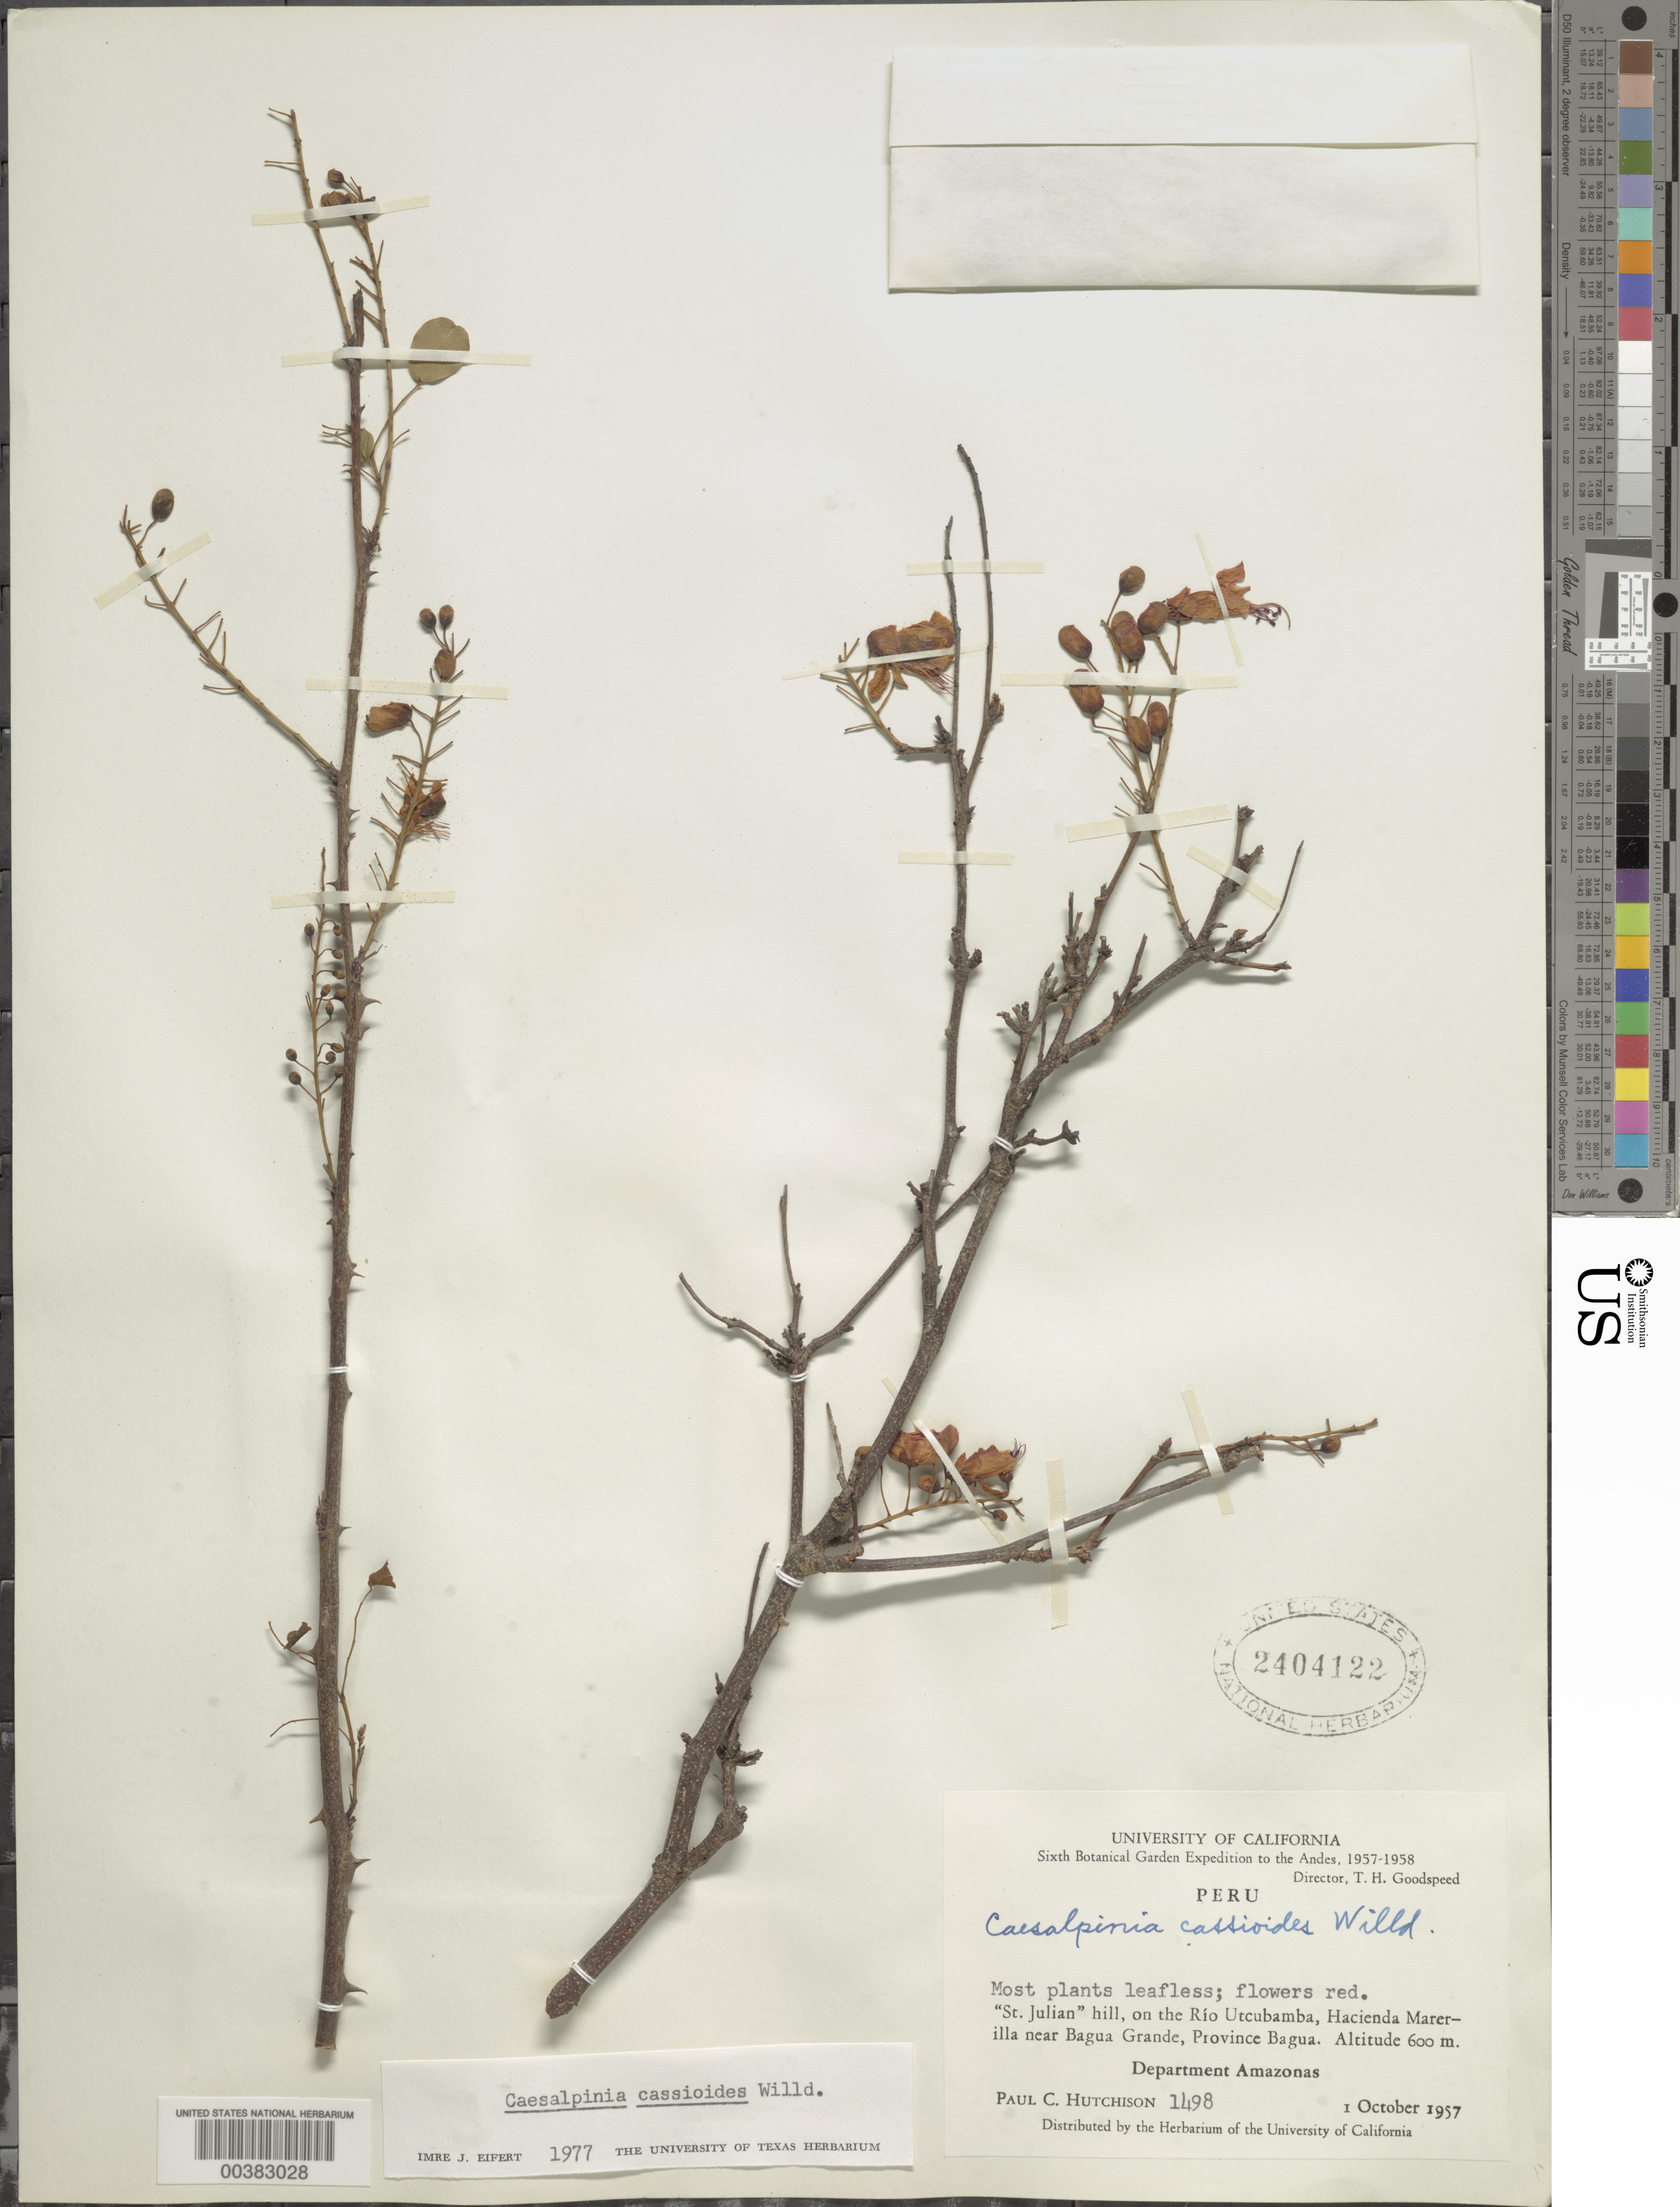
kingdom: Plantae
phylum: Tracheophyta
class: Magnoliopsida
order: Fabales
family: Fabaceae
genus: Caesalpinia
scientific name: Caesalpinia cassioides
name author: Willd.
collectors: P. C. Hutchison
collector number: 1498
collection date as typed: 01 Oct 1957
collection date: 1957-10-01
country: Peru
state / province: Amazonas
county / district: Bagua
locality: "St. Julian" Hill on the Río Utcubamba, Hacienda Marerilla near Bagua Grande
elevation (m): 600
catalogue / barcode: US 2404122